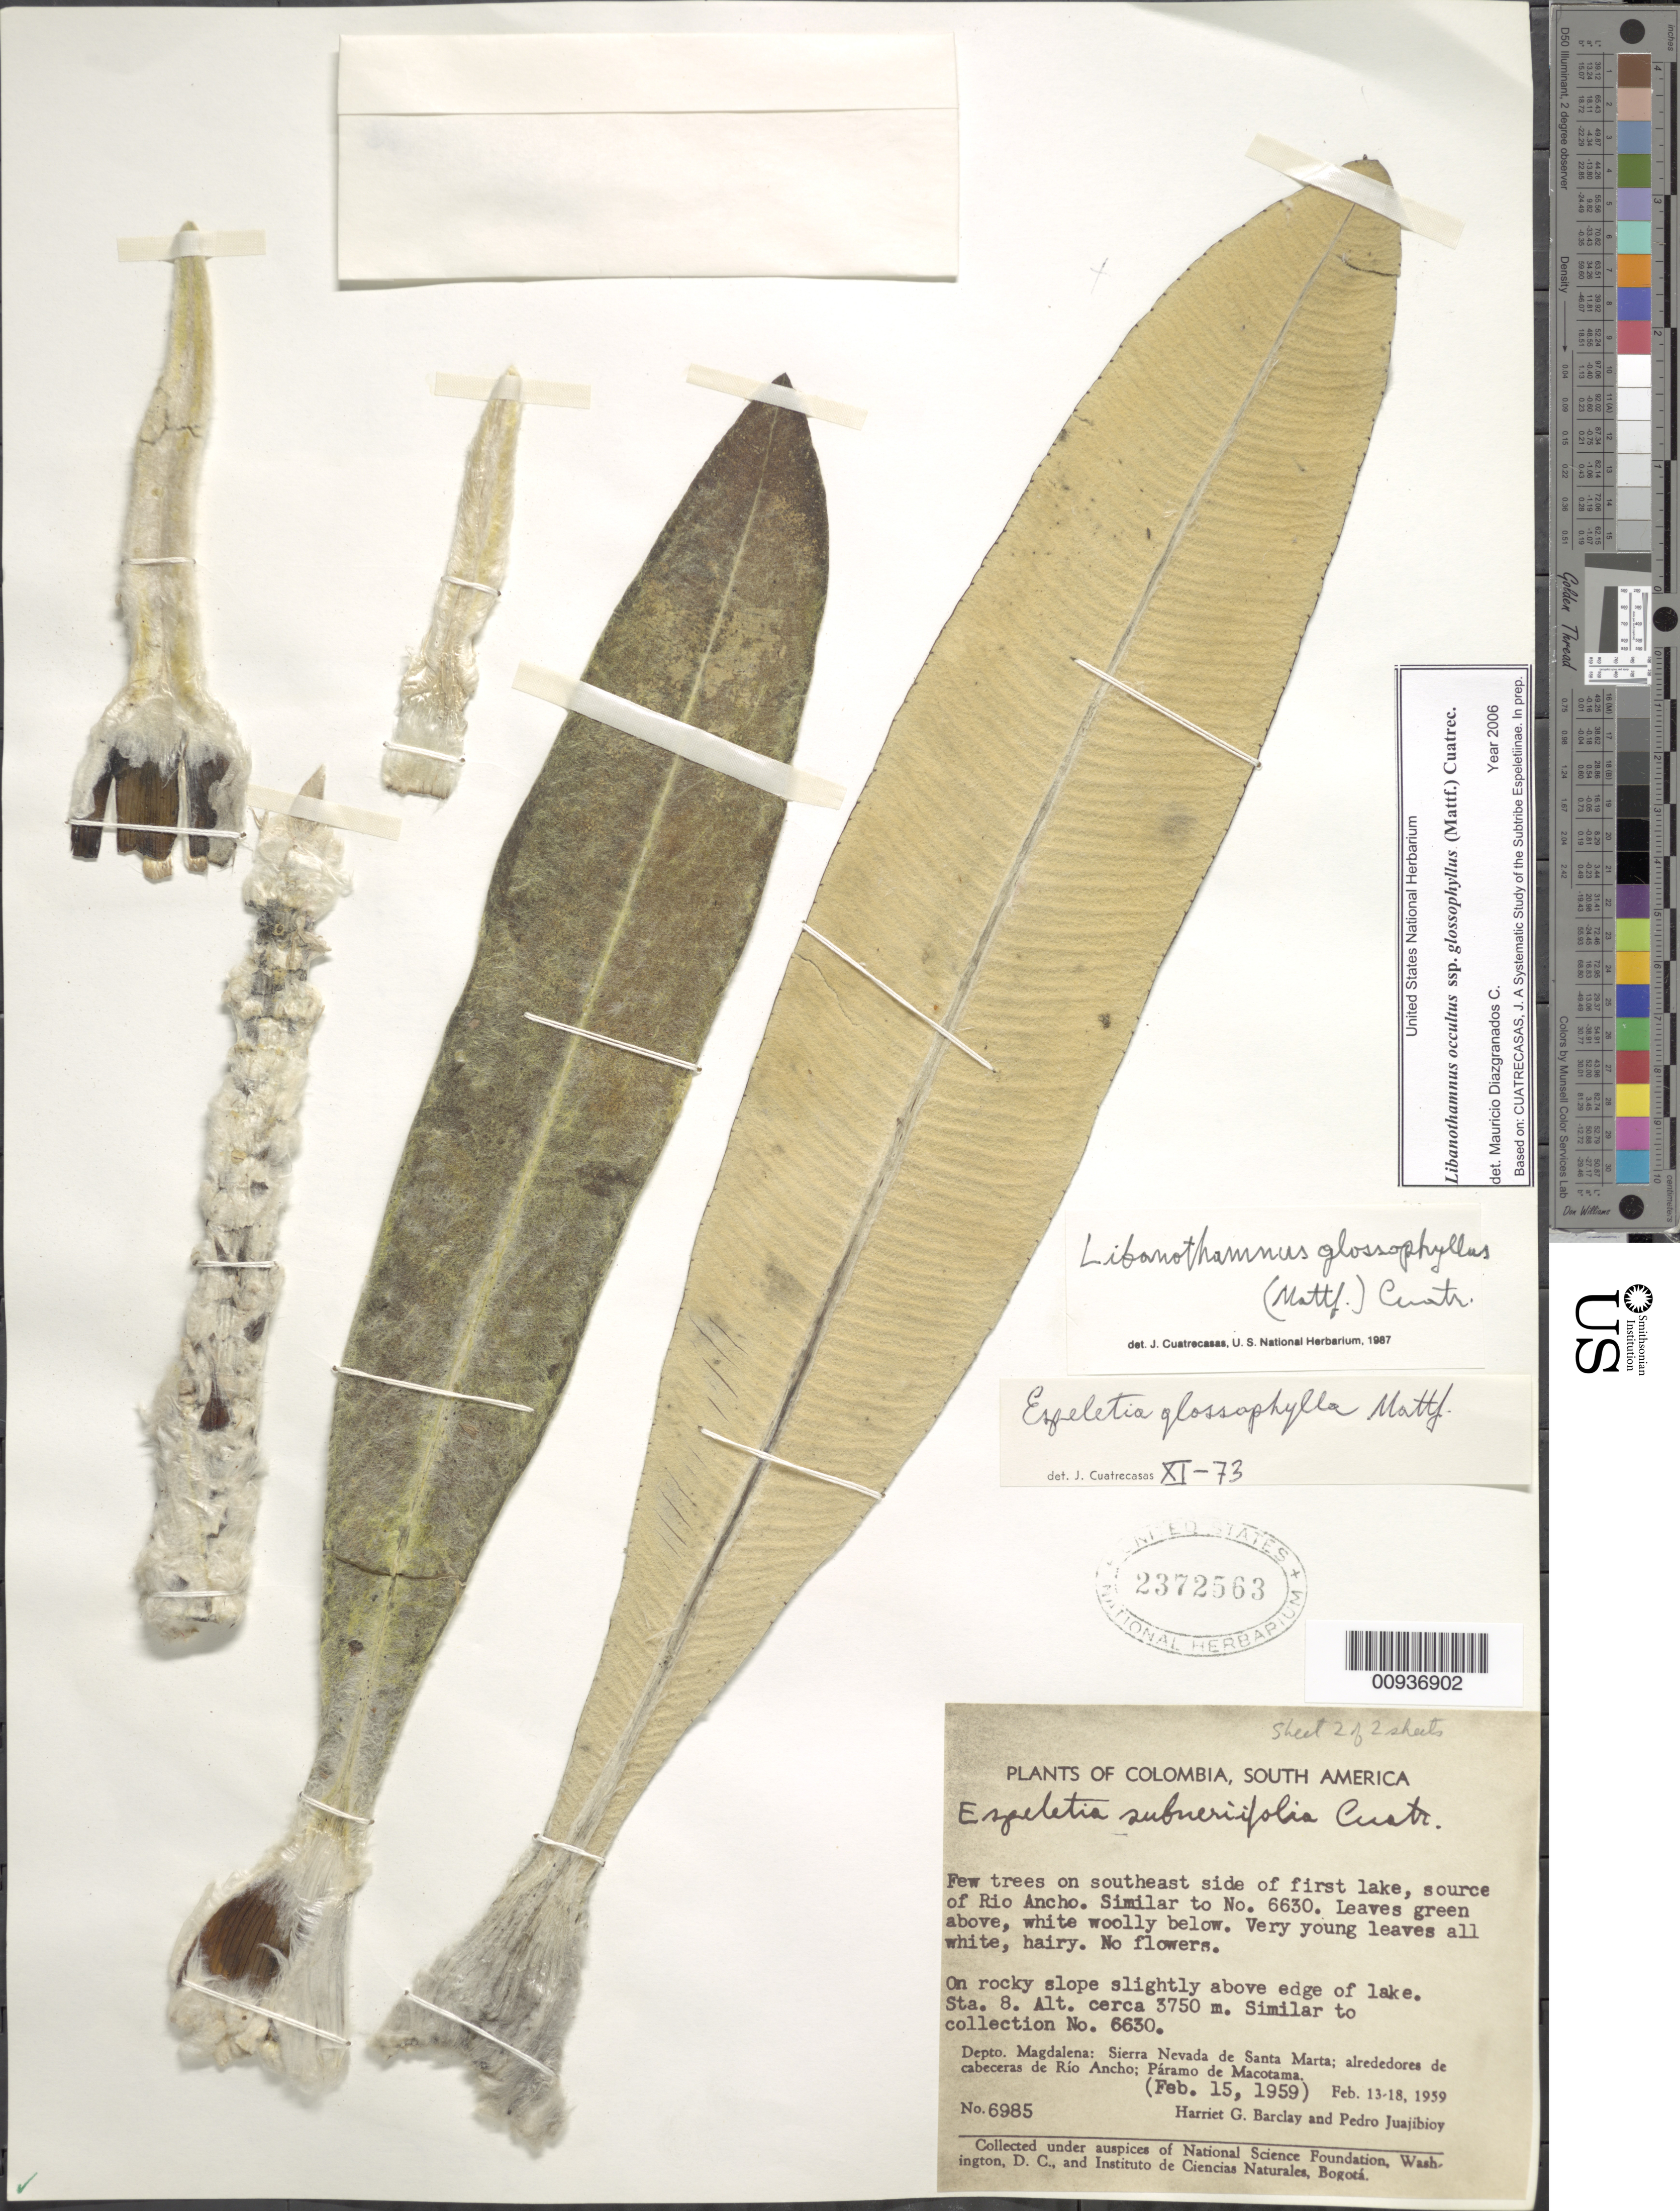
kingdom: Plantae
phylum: Tracheophyta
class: Magnoliopsida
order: Asterales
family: Asteraceae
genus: Libanothamnus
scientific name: Libanothamnus occultus subsp. glossophyllus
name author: (Mattf.) Cuatrec.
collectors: H. G. Barclay & P. Juajibioy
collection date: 1959-02-15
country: Colombia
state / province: Magdalena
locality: Páramo de Macotama. Sierra Nevada de Santa Marta, alrededores de cabeceras Río Ancho. On rocky slope slightly above edge of lake. Sta 8.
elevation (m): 3750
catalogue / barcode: US 2372563